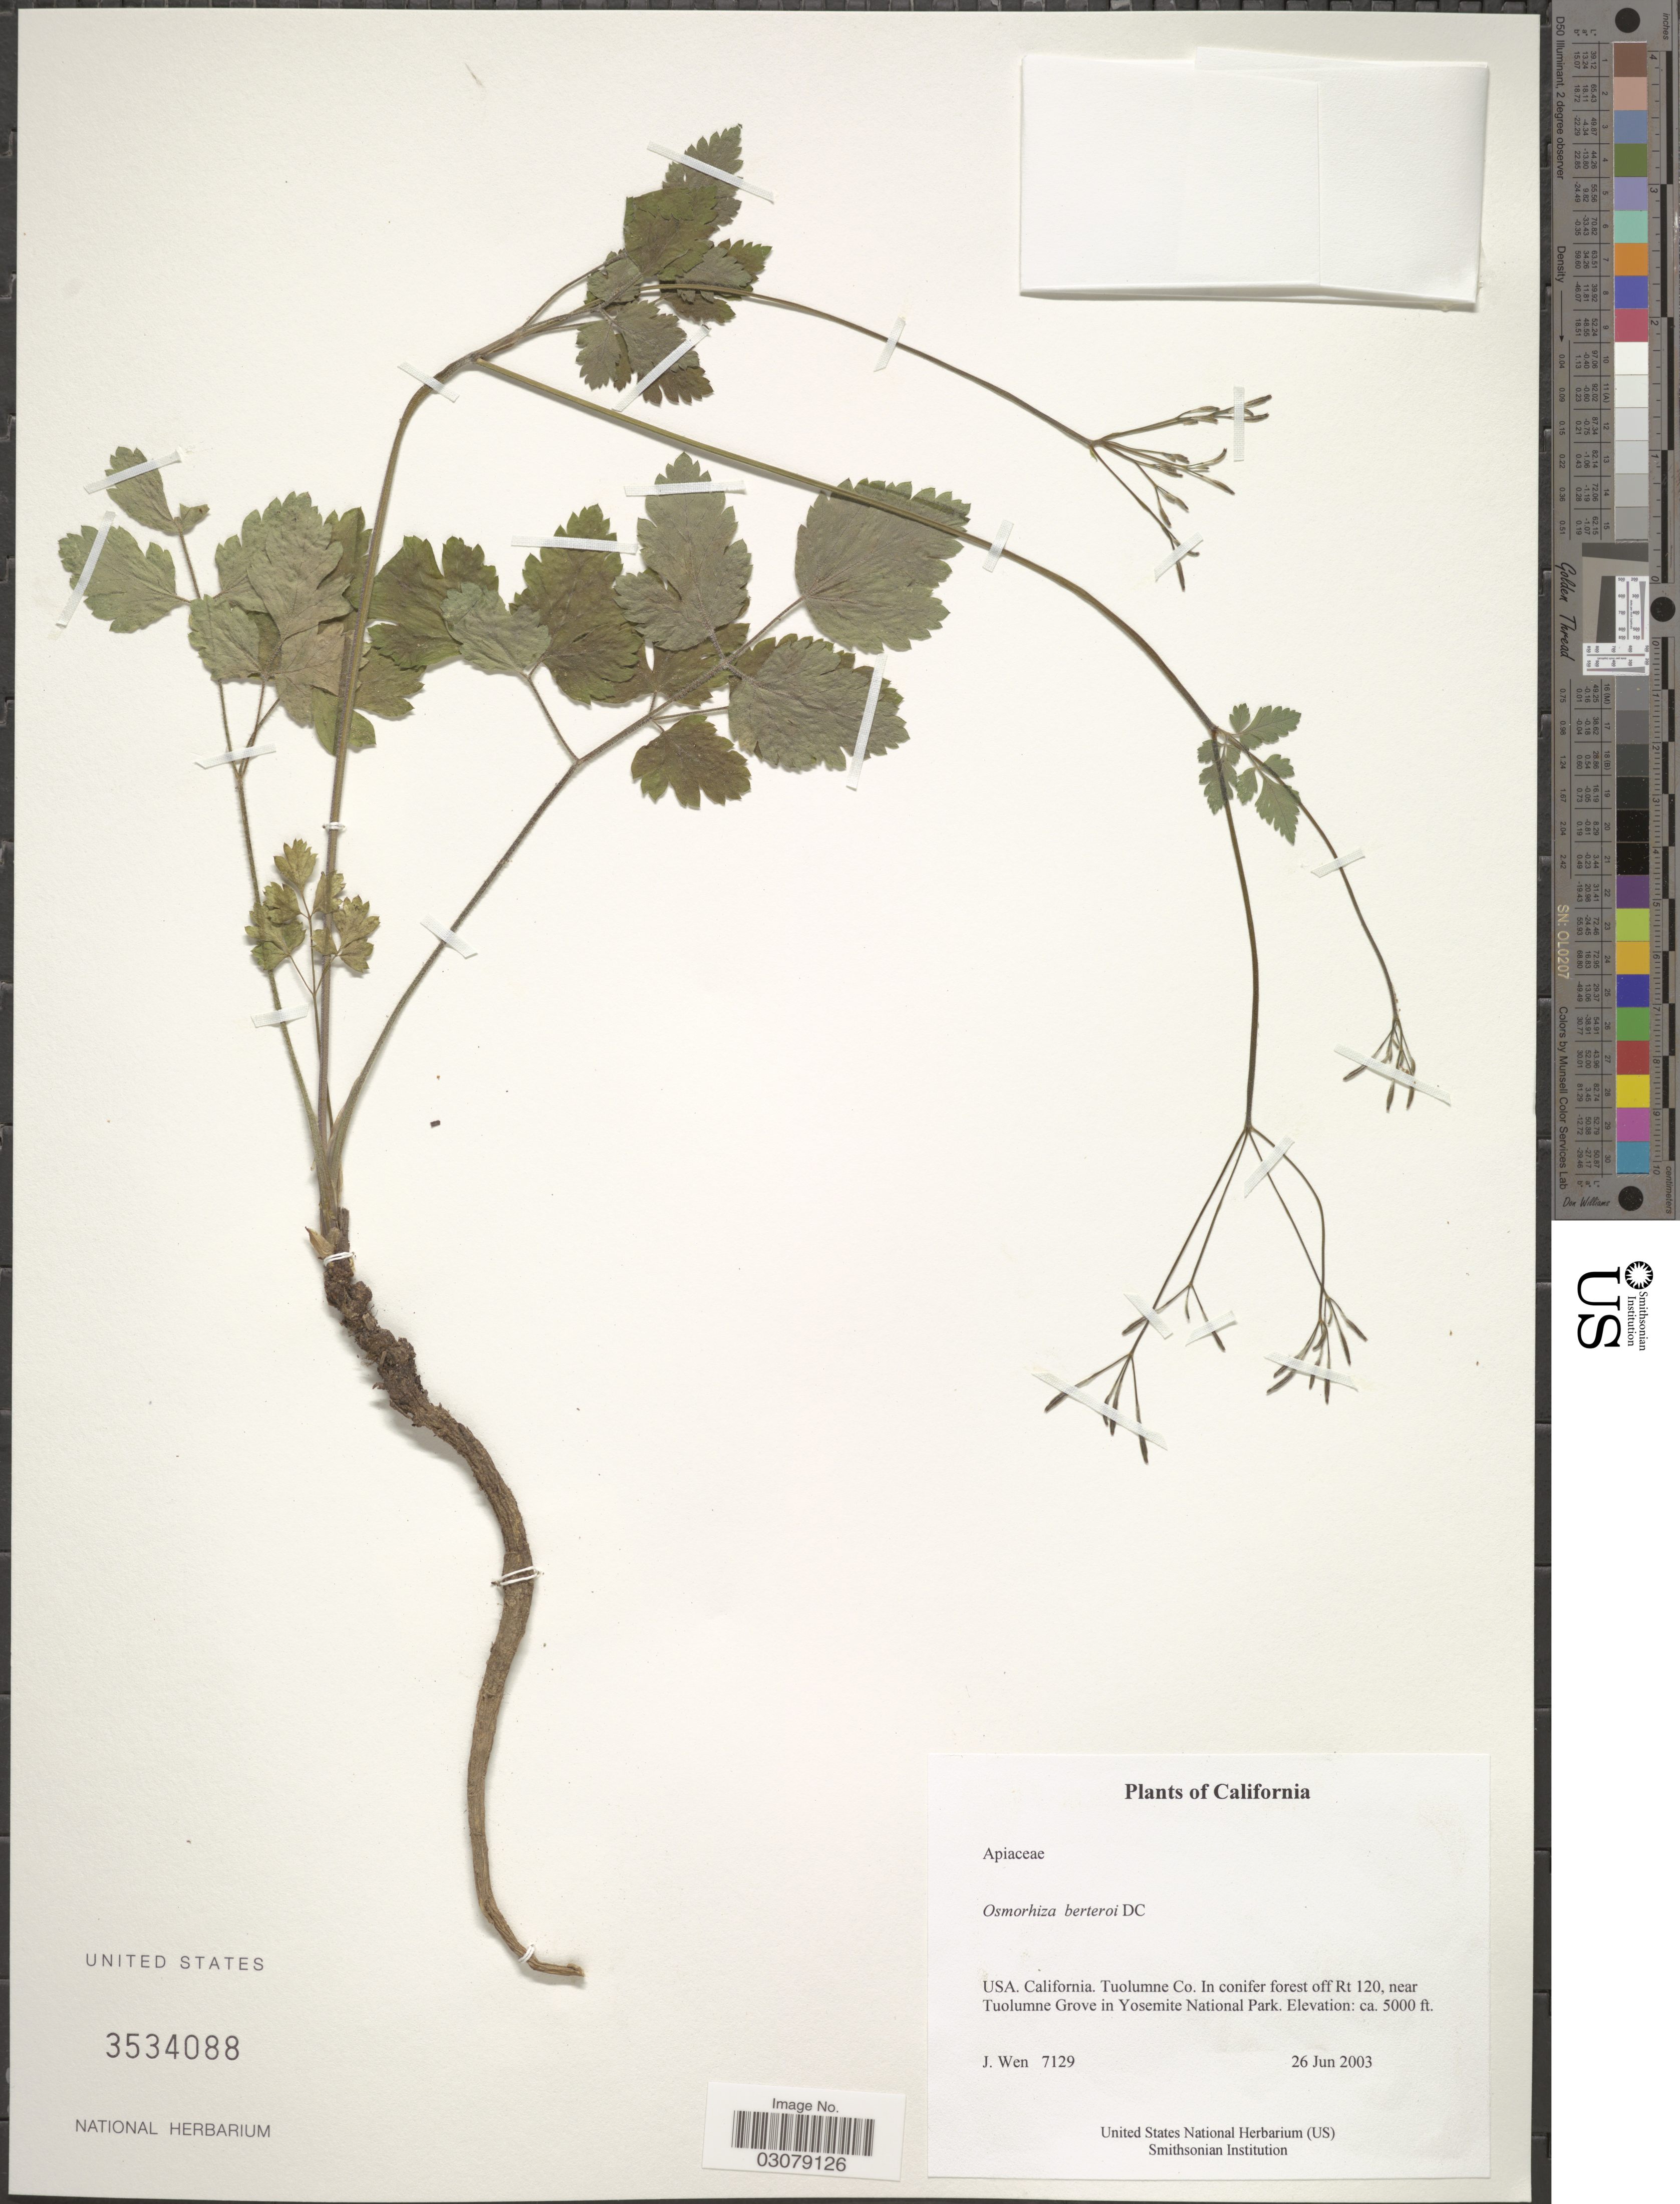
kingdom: Plantae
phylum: Tracheophyta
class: Magnoliopsida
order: Apiales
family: Apiaceae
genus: Osmorhiza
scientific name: Osmorhiza berteroi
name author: DC.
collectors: J. Wen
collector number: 7129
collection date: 2003-06-26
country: United States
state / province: California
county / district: Tuolumne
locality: Tuolumne Co. In conifer forest off Rt 120, near Tuolumne Grove in Yosemite National Park.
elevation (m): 1524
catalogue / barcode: US 3534088